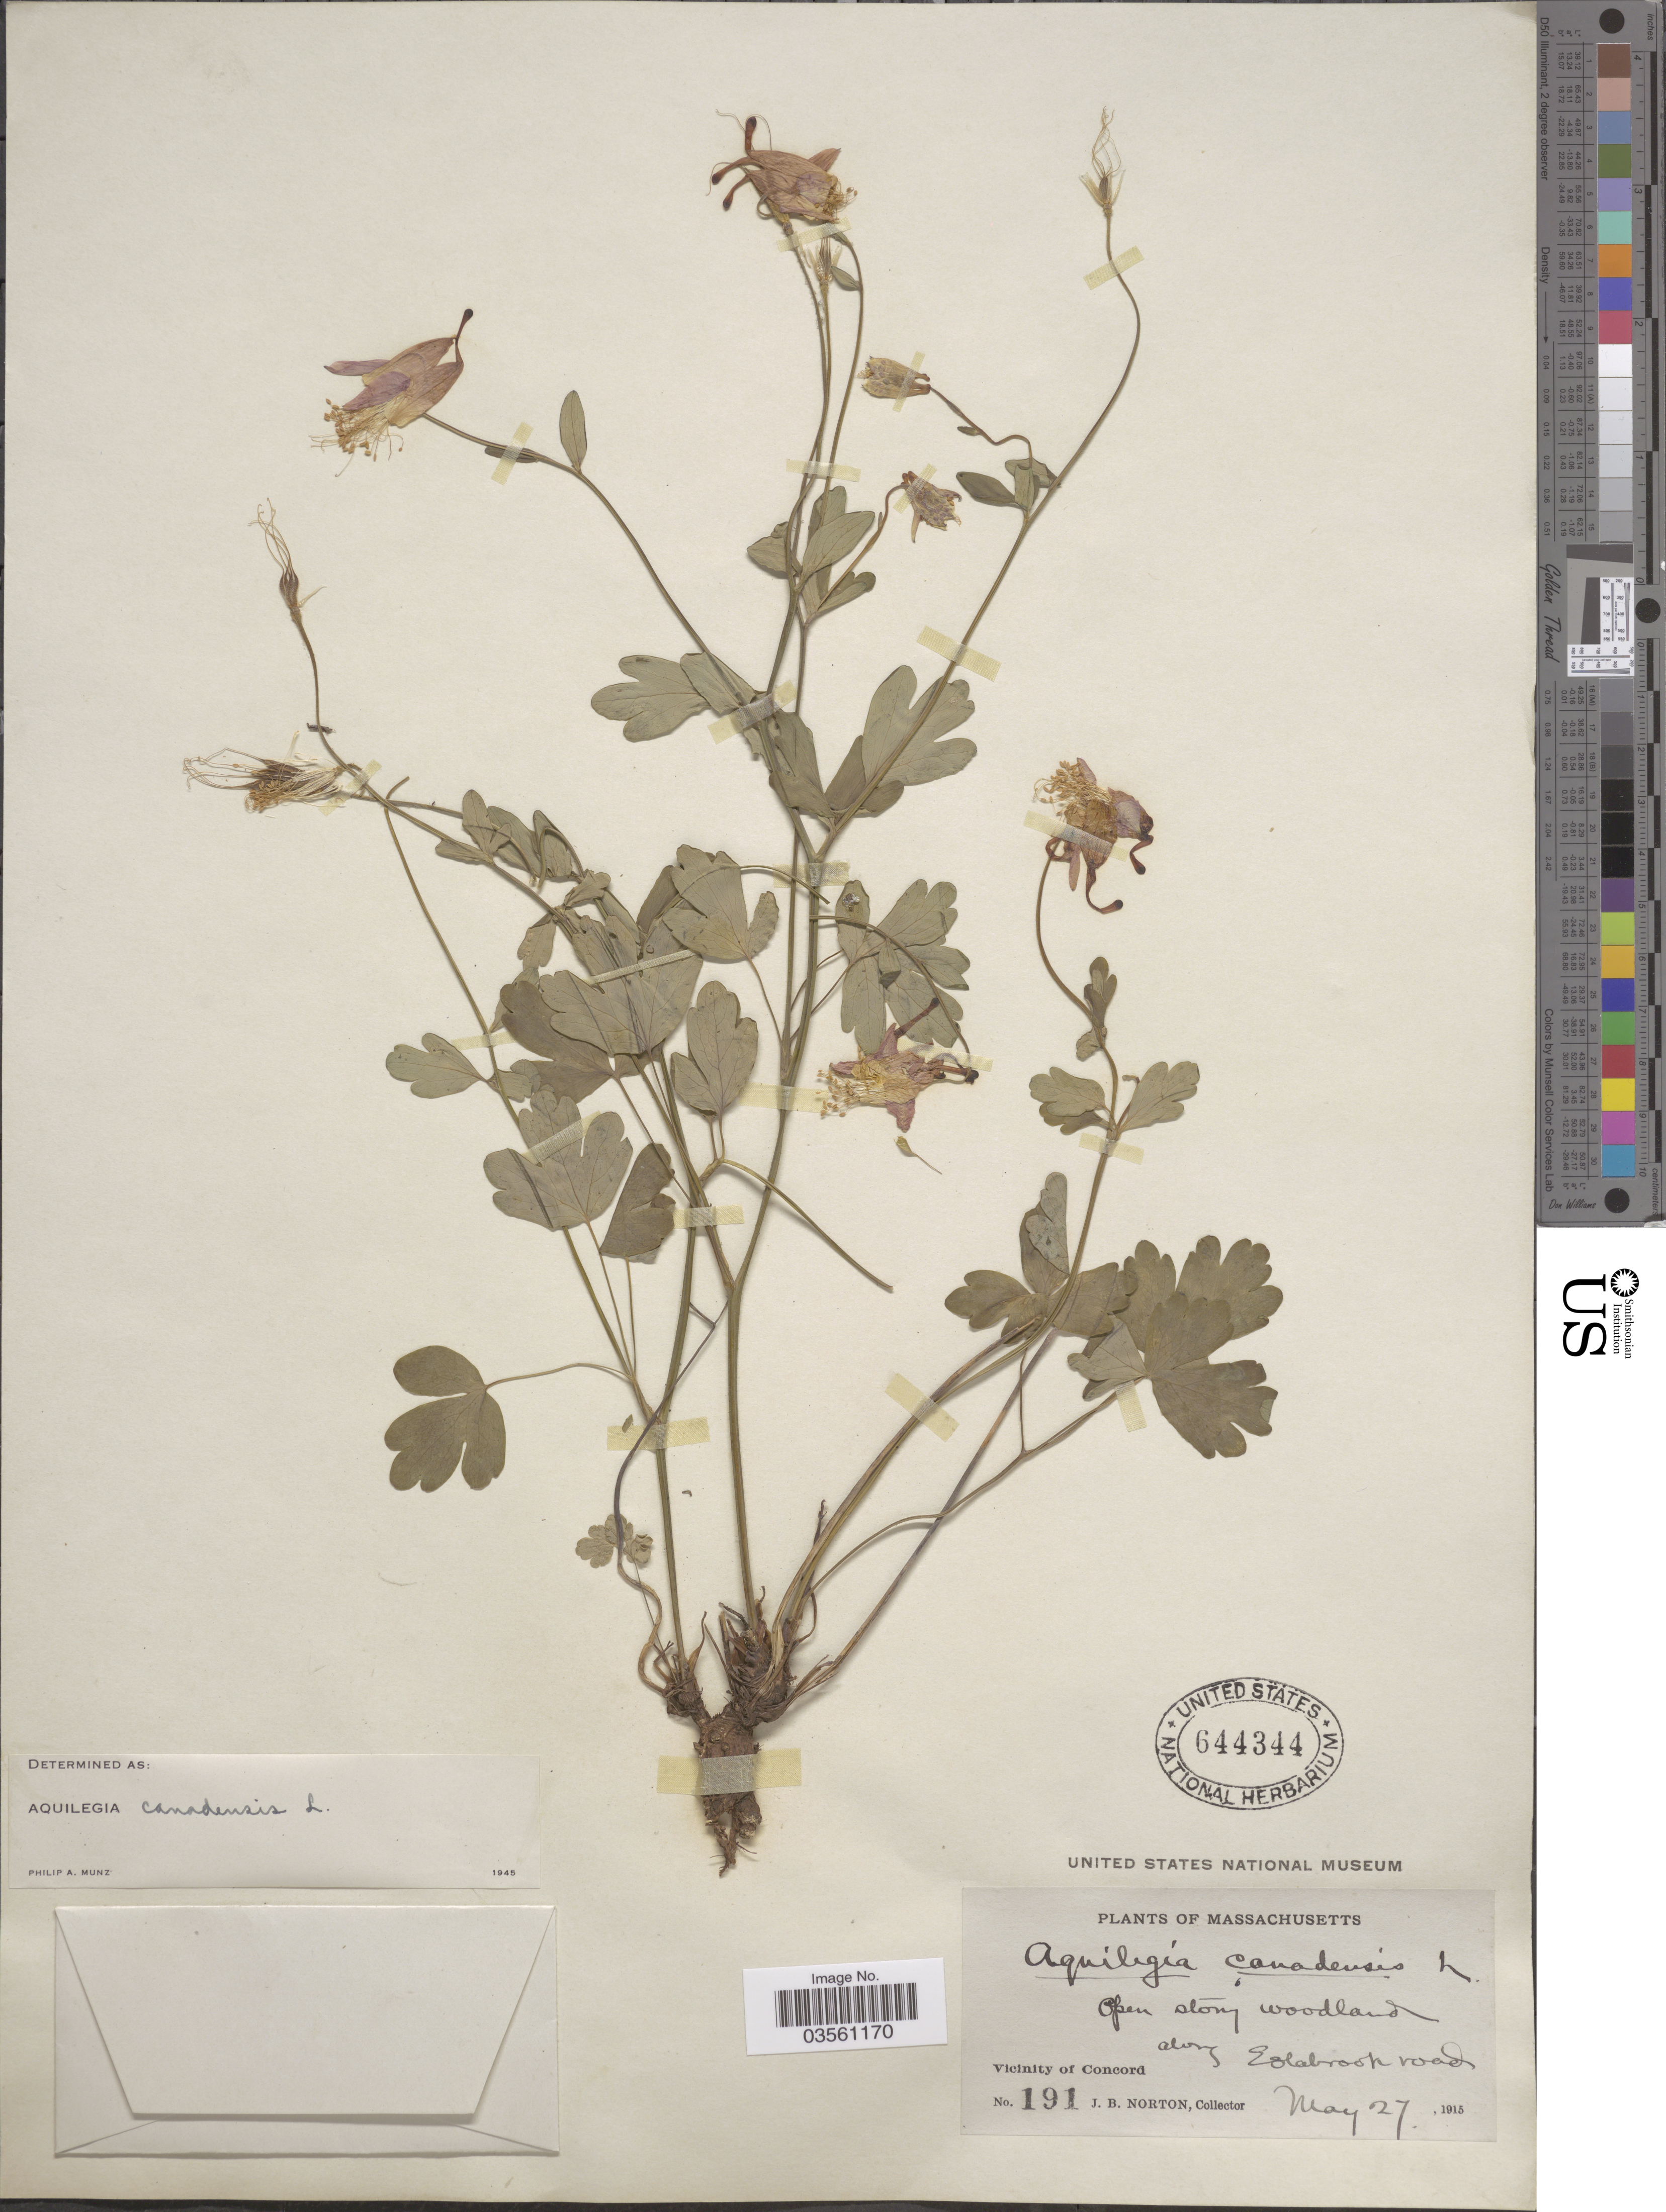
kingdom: Plantae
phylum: Tracheophyta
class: Magnoliopsida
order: Ranunculales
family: Ranunculaceae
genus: Aquilegia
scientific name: Aquilegia canadensis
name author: L.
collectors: J. B. Norton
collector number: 191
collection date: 1915-05-27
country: United States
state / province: Massachusetts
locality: Vicinity of Concord. Along Estabrook road.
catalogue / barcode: US 644344